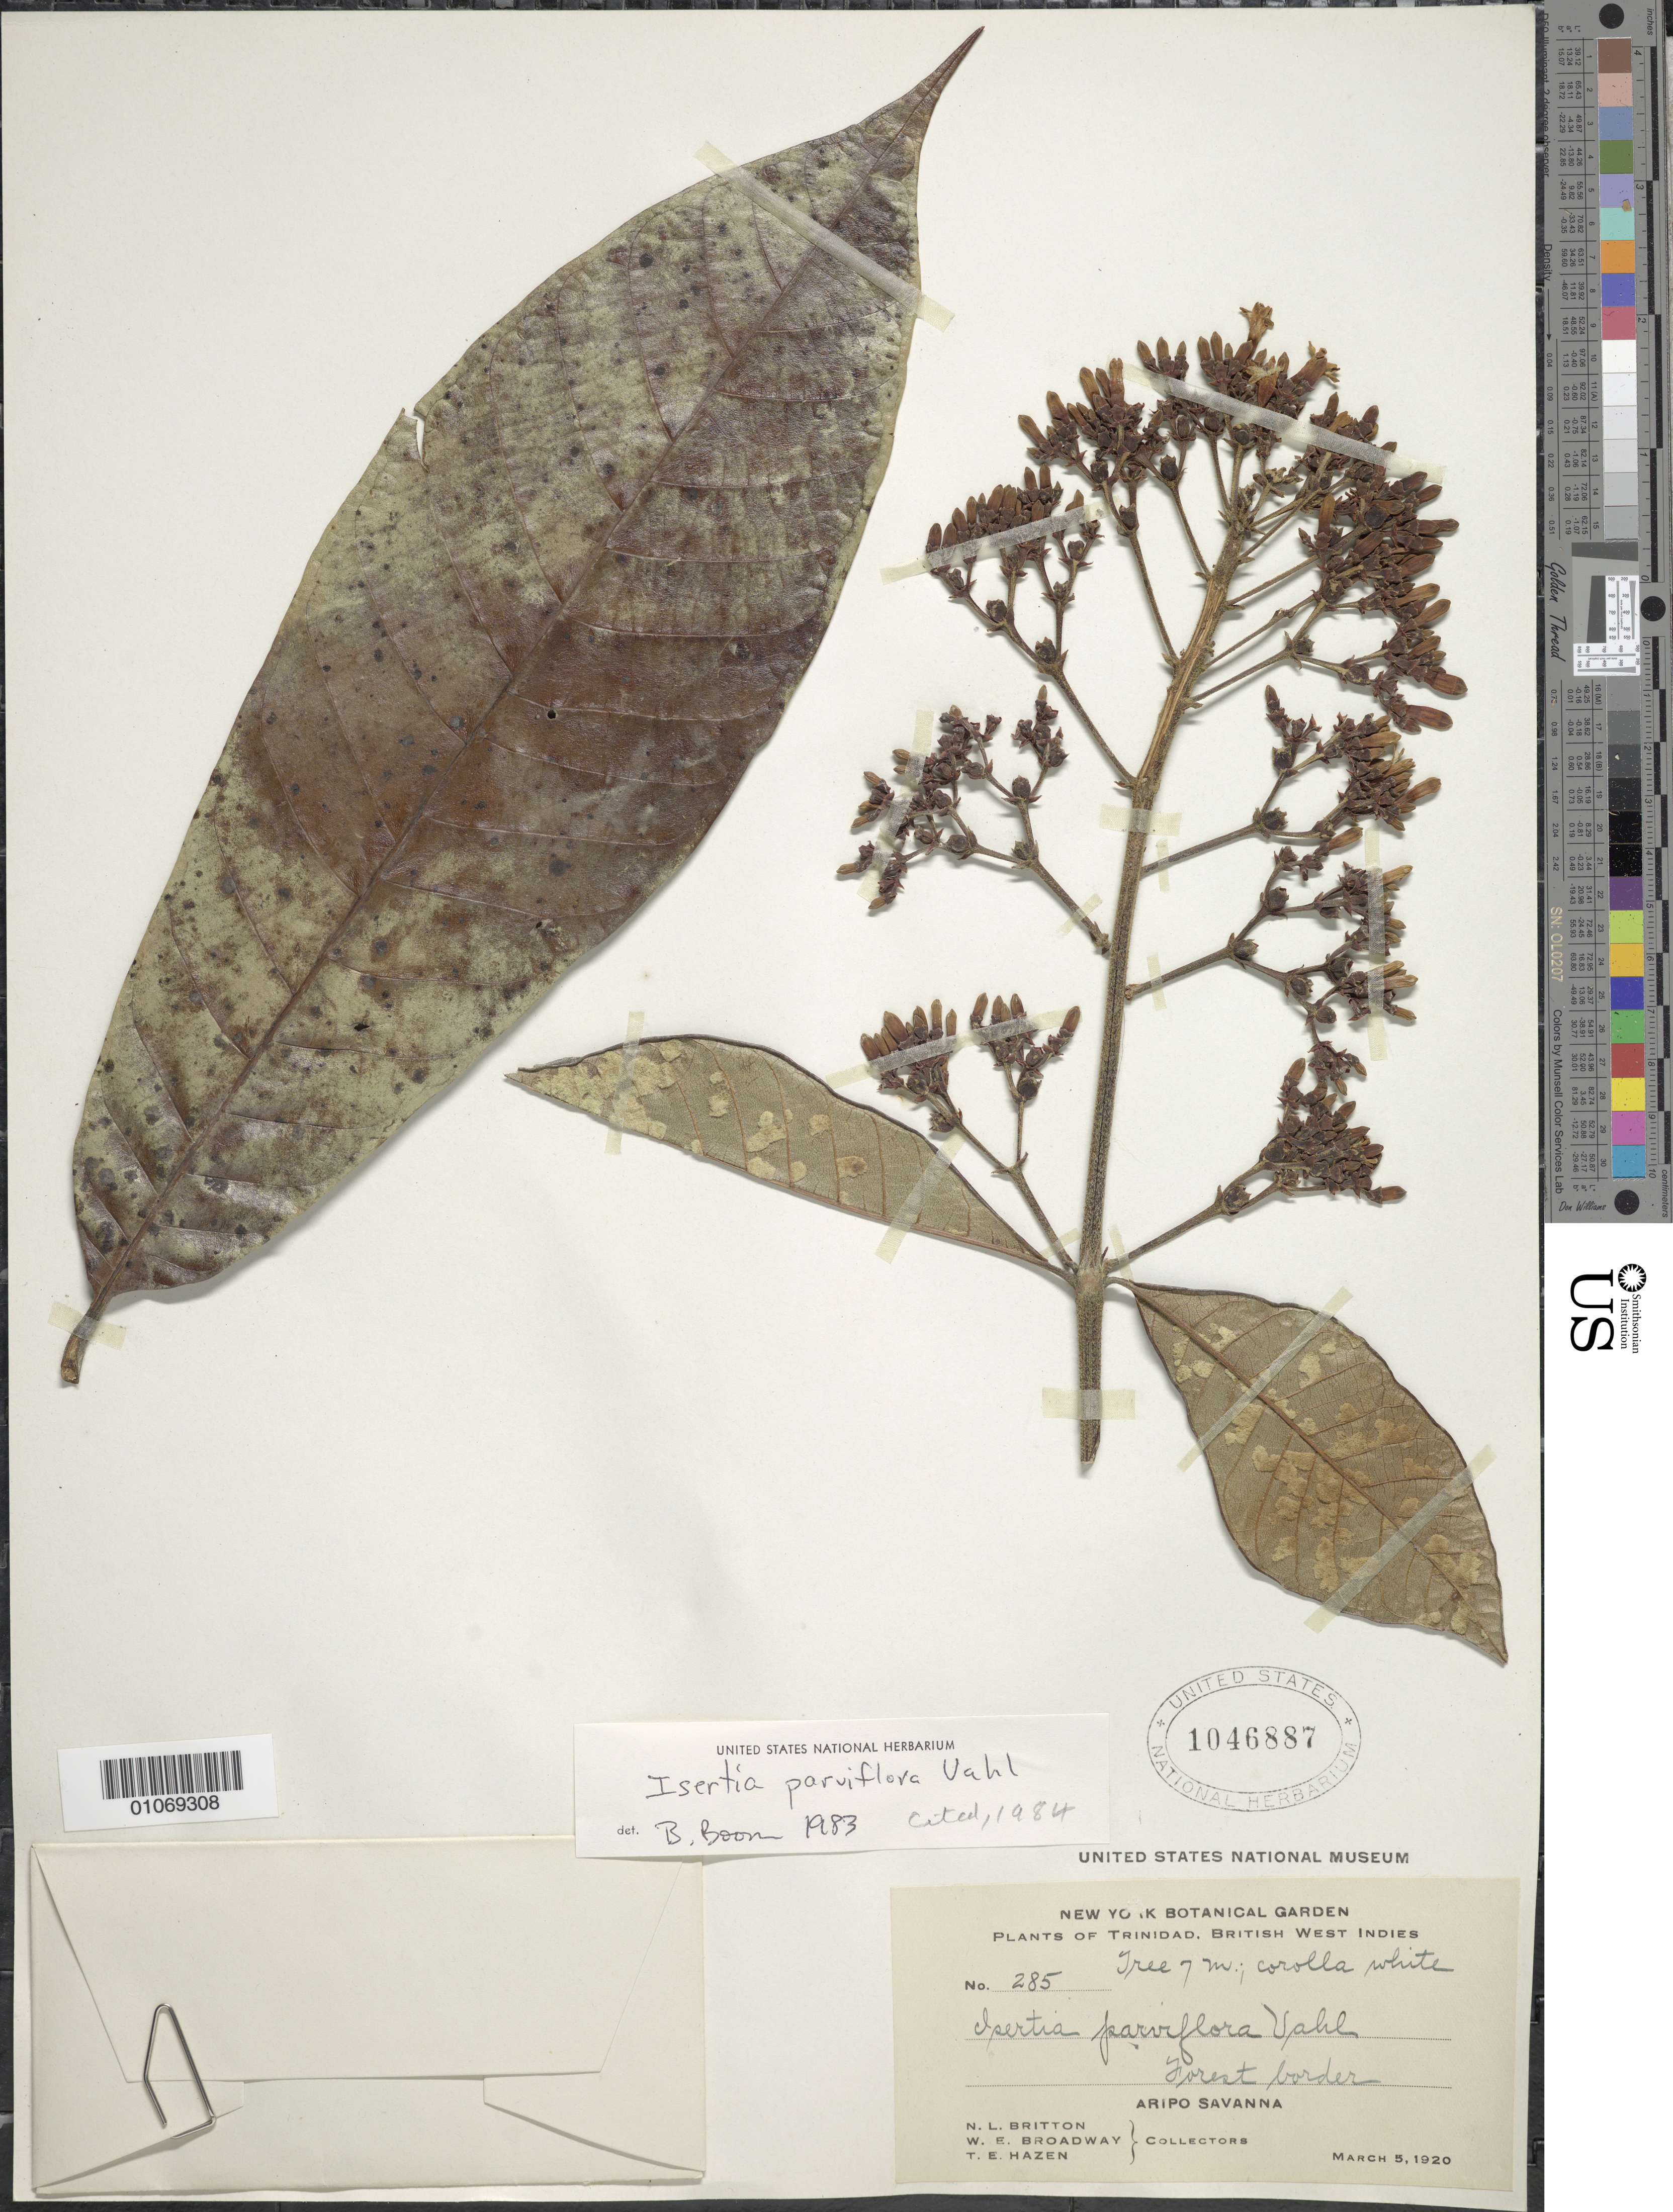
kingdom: Plantae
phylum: Tracheophyta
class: Magnoliopsida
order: Gentianales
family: Rubiaceae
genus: Isertia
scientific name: Isertia parviflora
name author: Vahl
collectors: N. Britton, W. E. Broadway & T. E. Hazen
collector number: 285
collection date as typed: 05 Mar 1920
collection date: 1920-03-05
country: Trinidad and Tobago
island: Trinidad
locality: Aripo Savanna, forest border.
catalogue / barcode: US 1046887